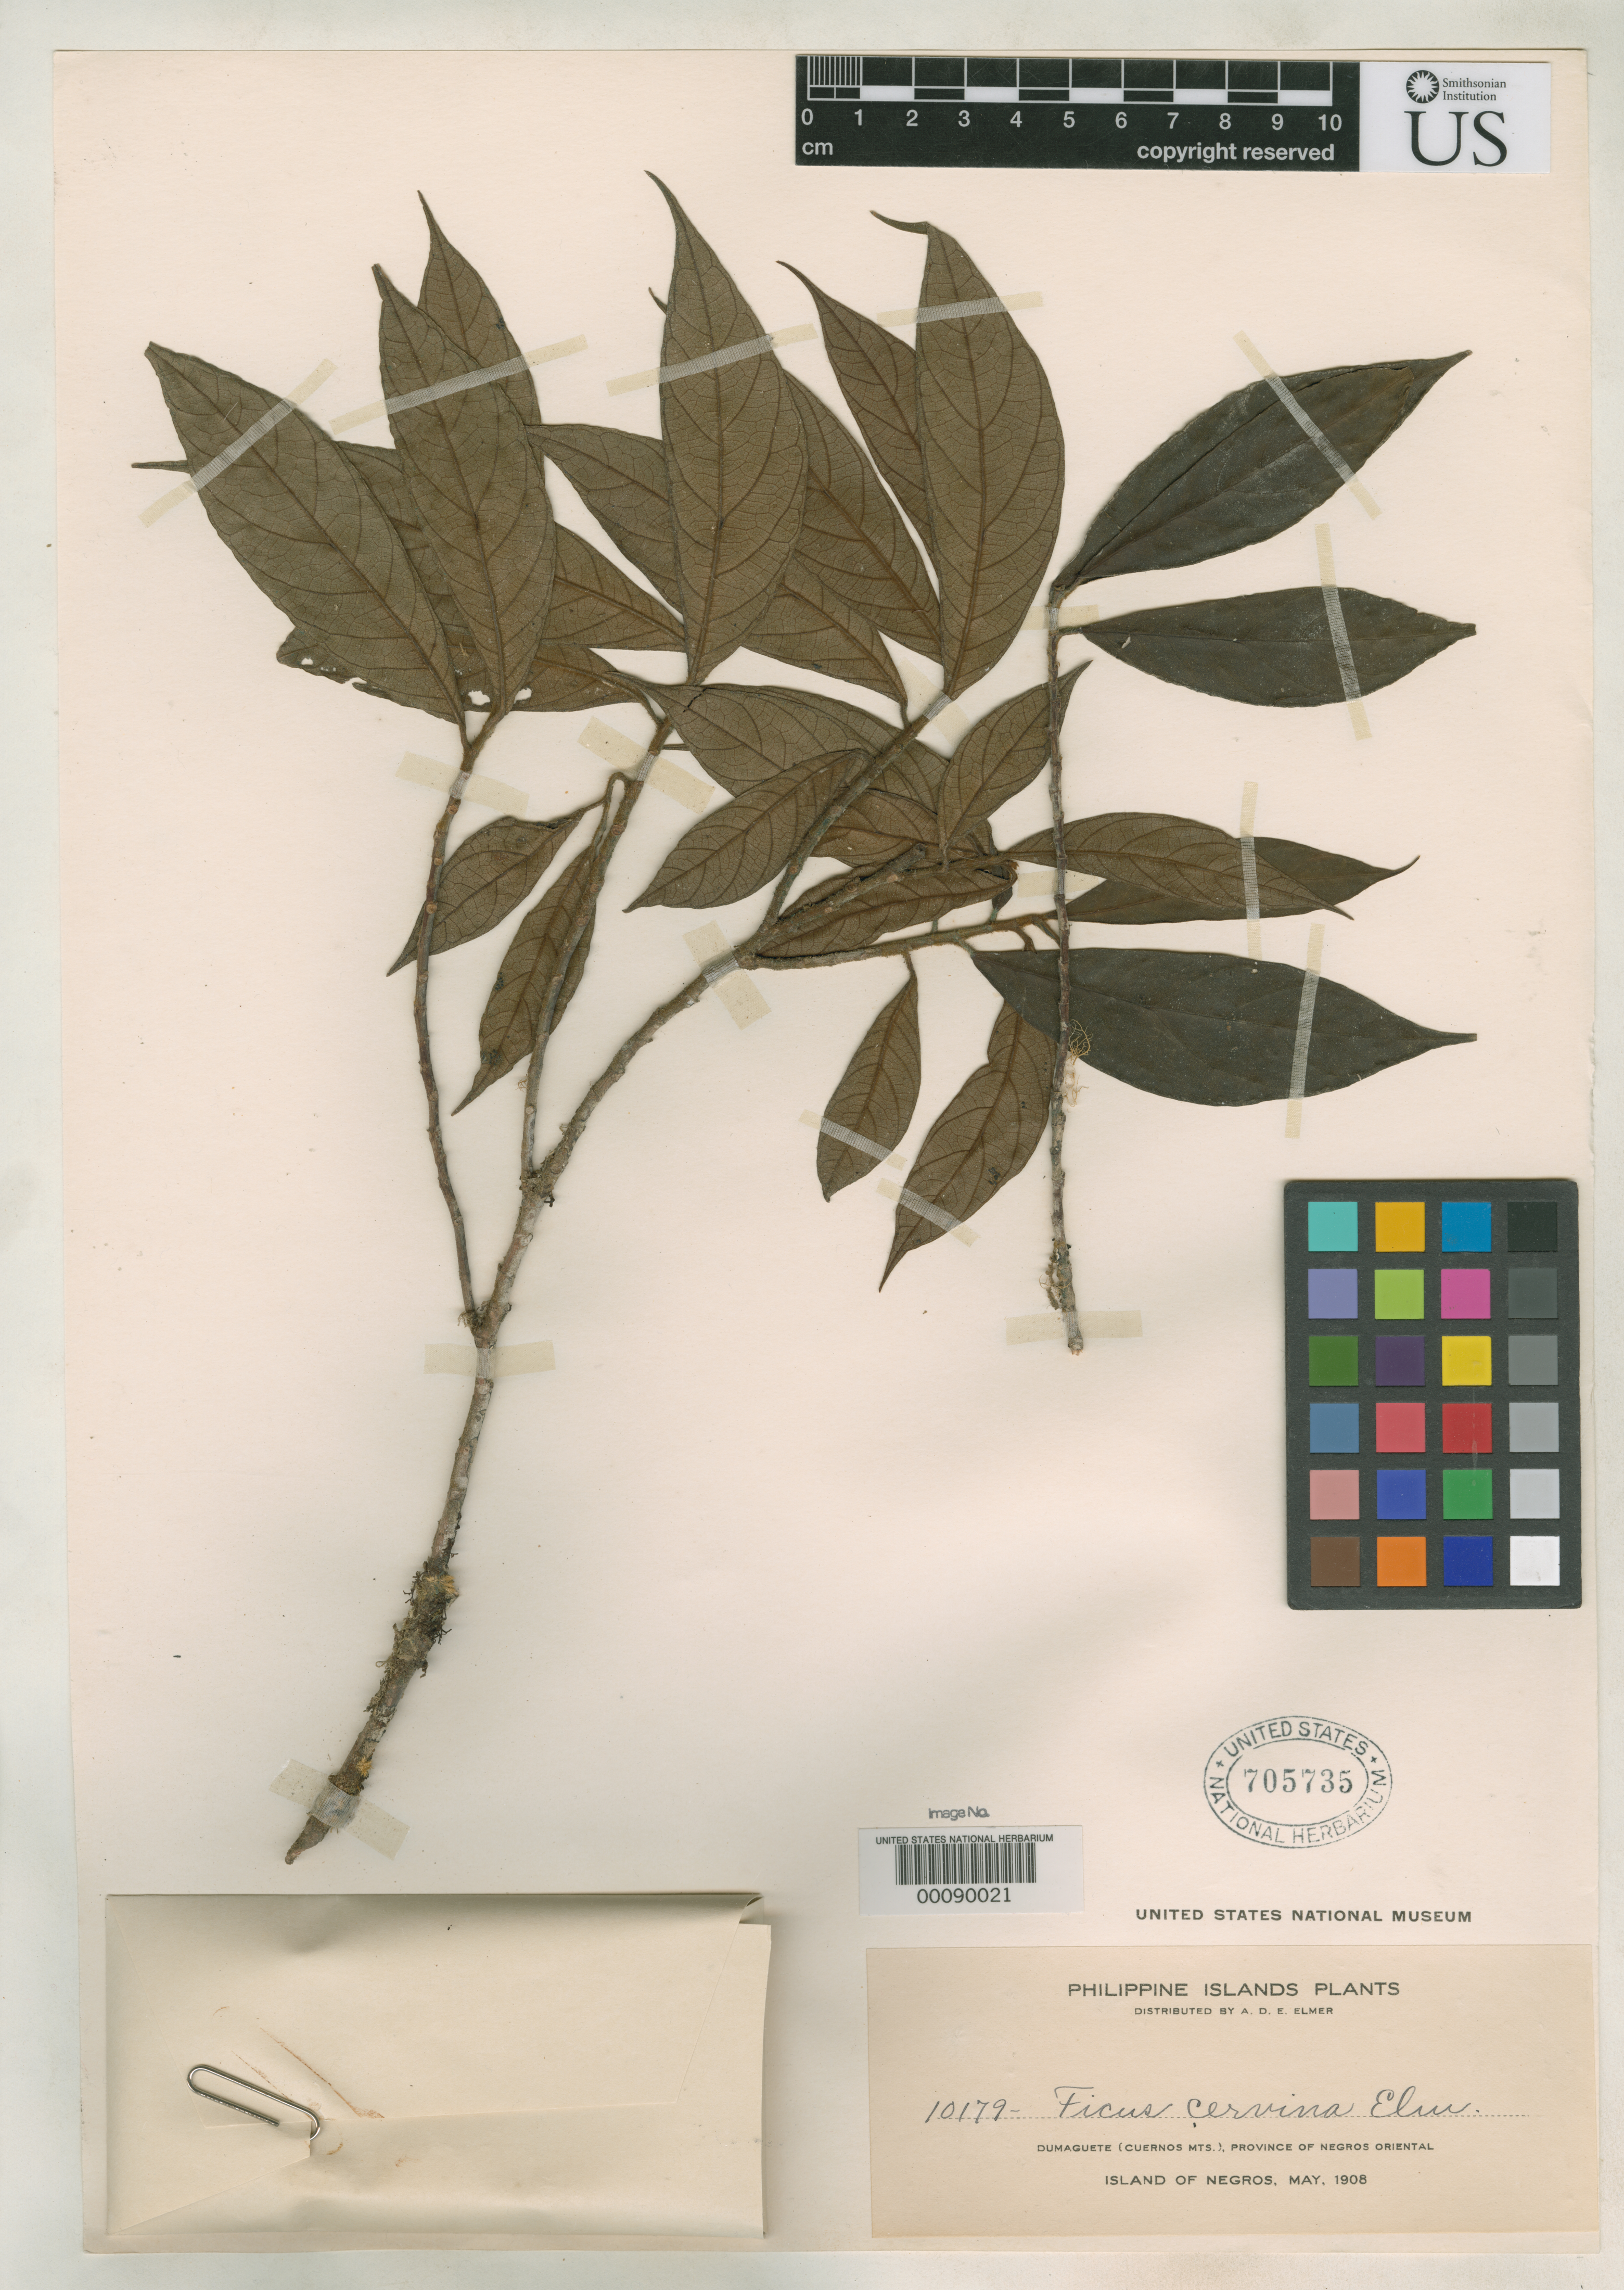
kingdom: Plantae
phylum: Tracheophyta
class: Magnoliopsida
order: Rosales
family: Moraceae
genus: Ficus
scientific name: Ficus cervina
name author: Elmer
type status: Isotype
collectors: A. D. E. Elmer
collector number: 10179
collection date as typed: May 1908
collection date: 1908-05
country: Philippines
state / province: Central Visayas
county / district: Negros Oriental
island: Negros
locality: Dumaguete, Cuernos Mts.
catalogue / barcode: US 705735